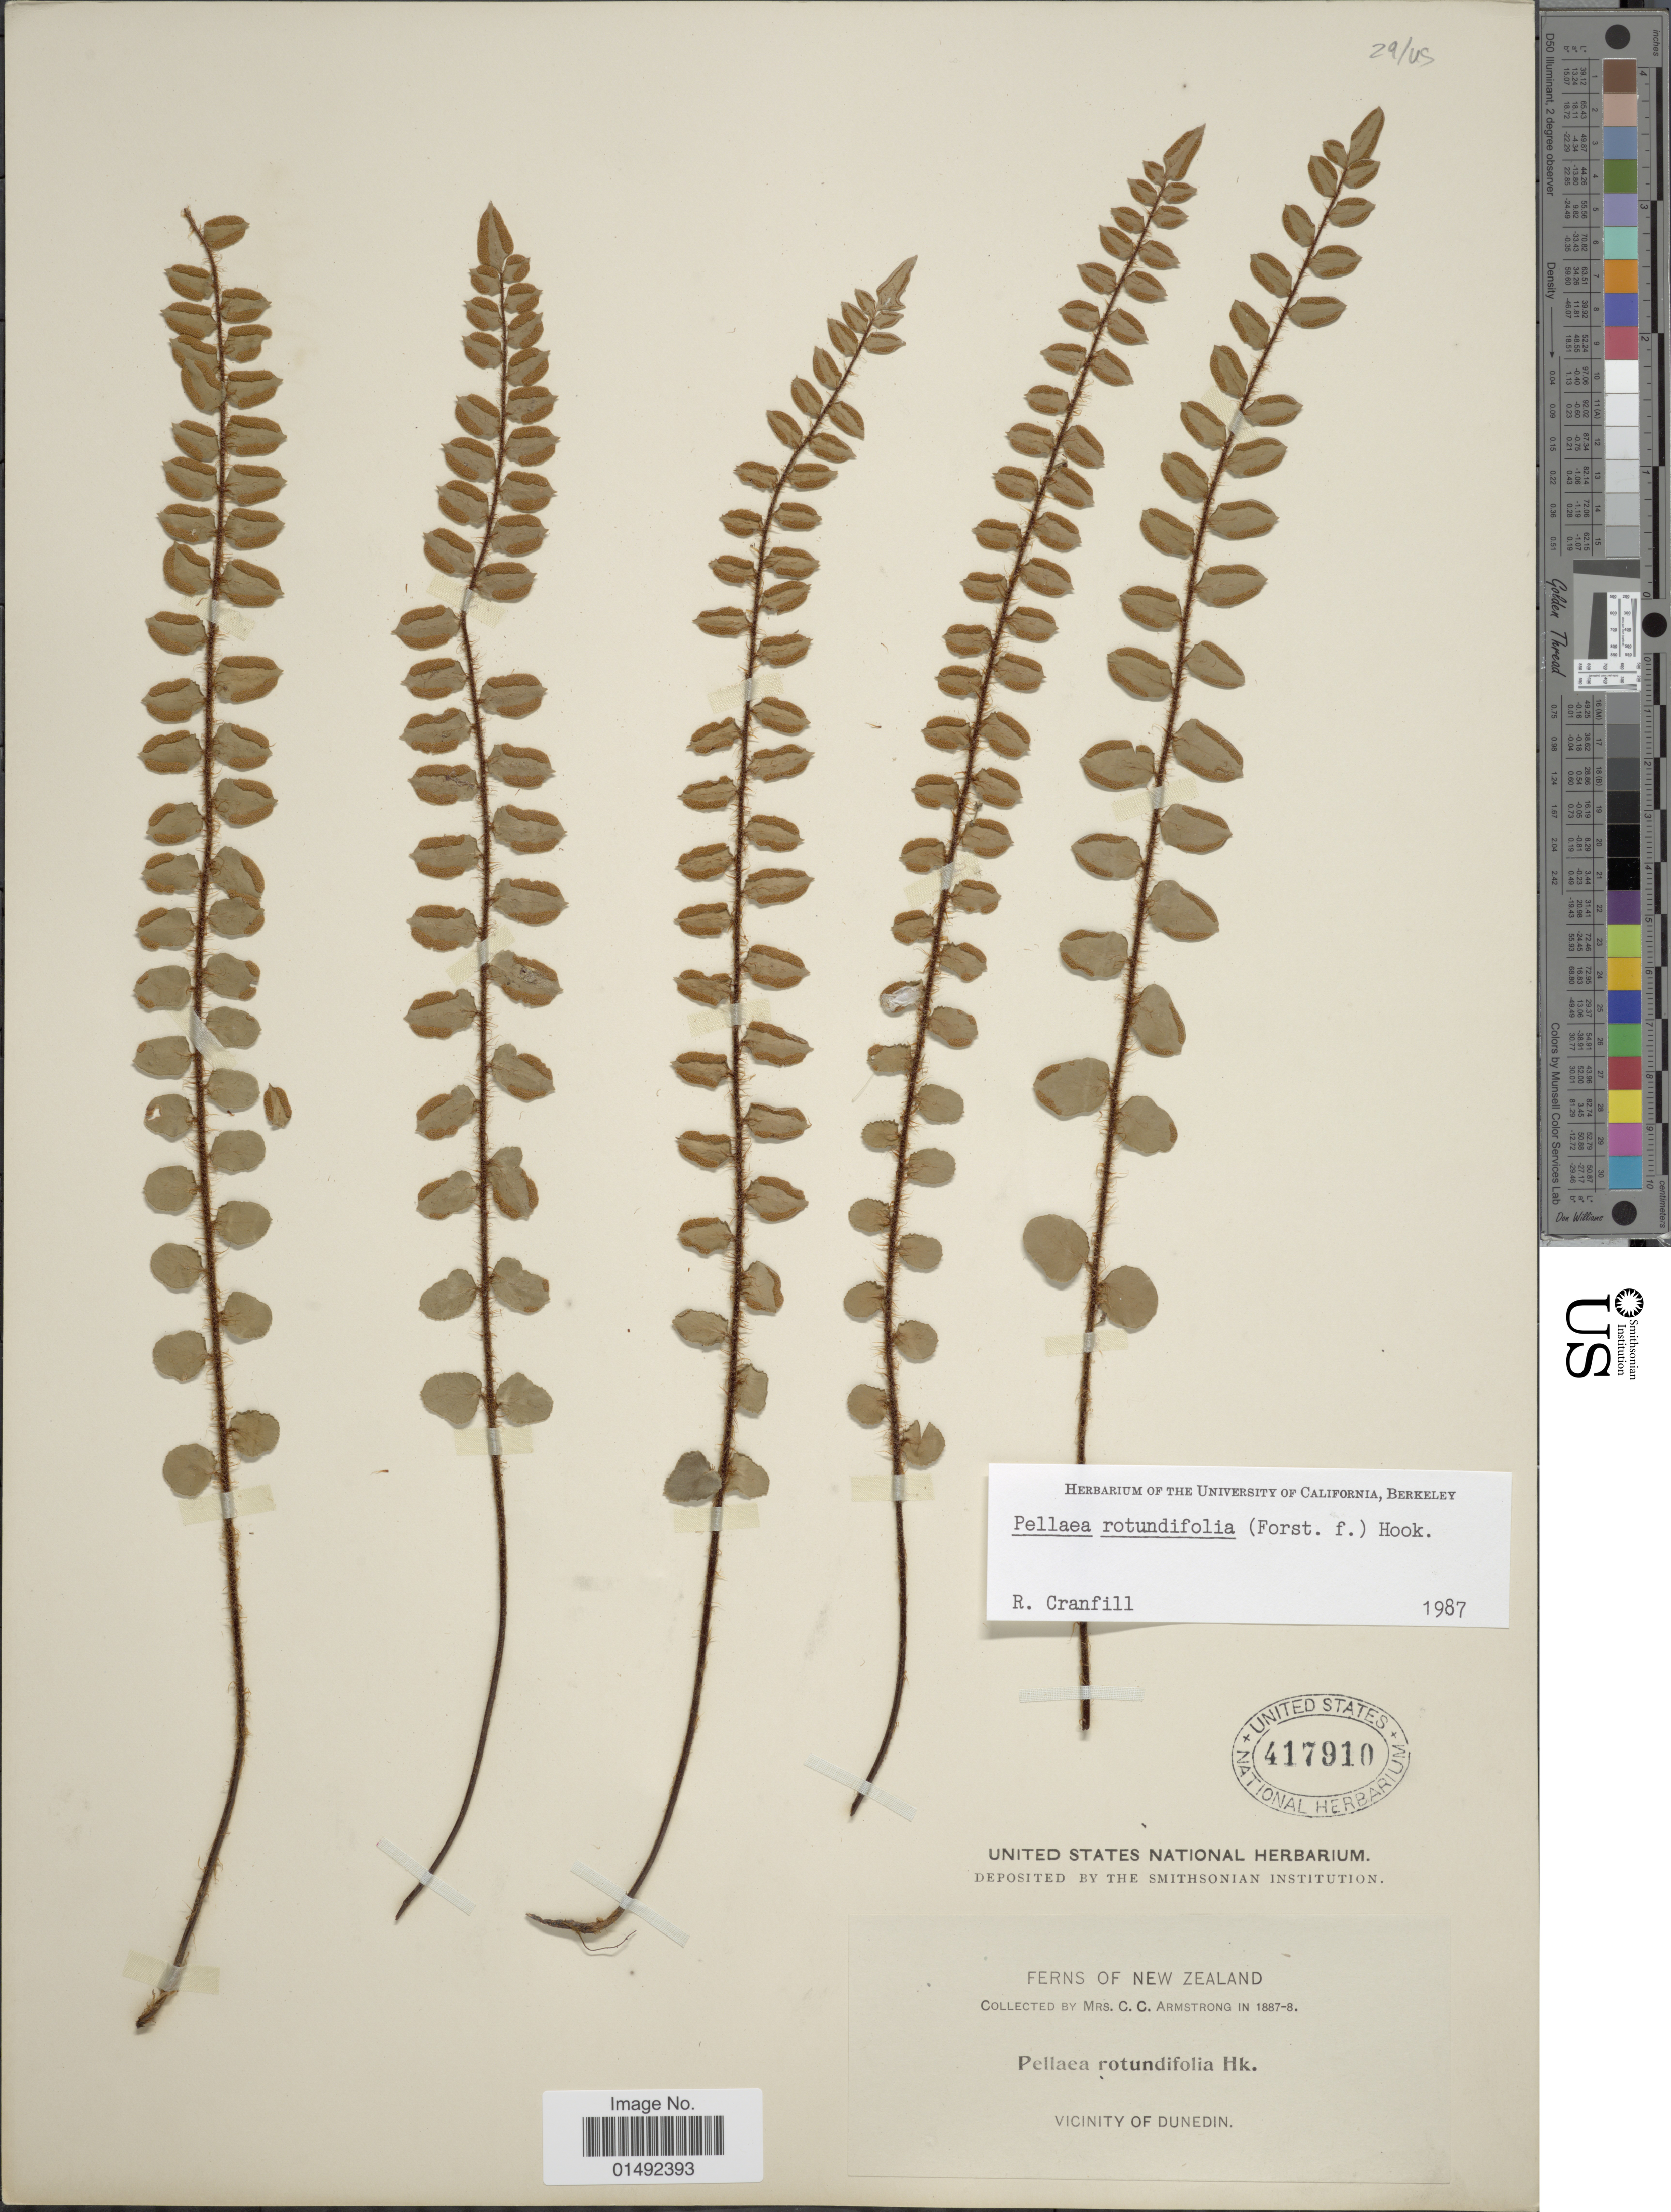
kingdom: Plantae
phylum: Tracheophyta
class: Polypodiopsida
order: Polypodiales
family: Pteridaceae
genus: Pellaea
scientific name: Pellaea rotundifolia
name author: Hook.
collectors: C. Armstrong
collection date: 1887/1888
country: New Zealand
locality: Vicinity of Dunedin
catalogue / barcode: US 417910